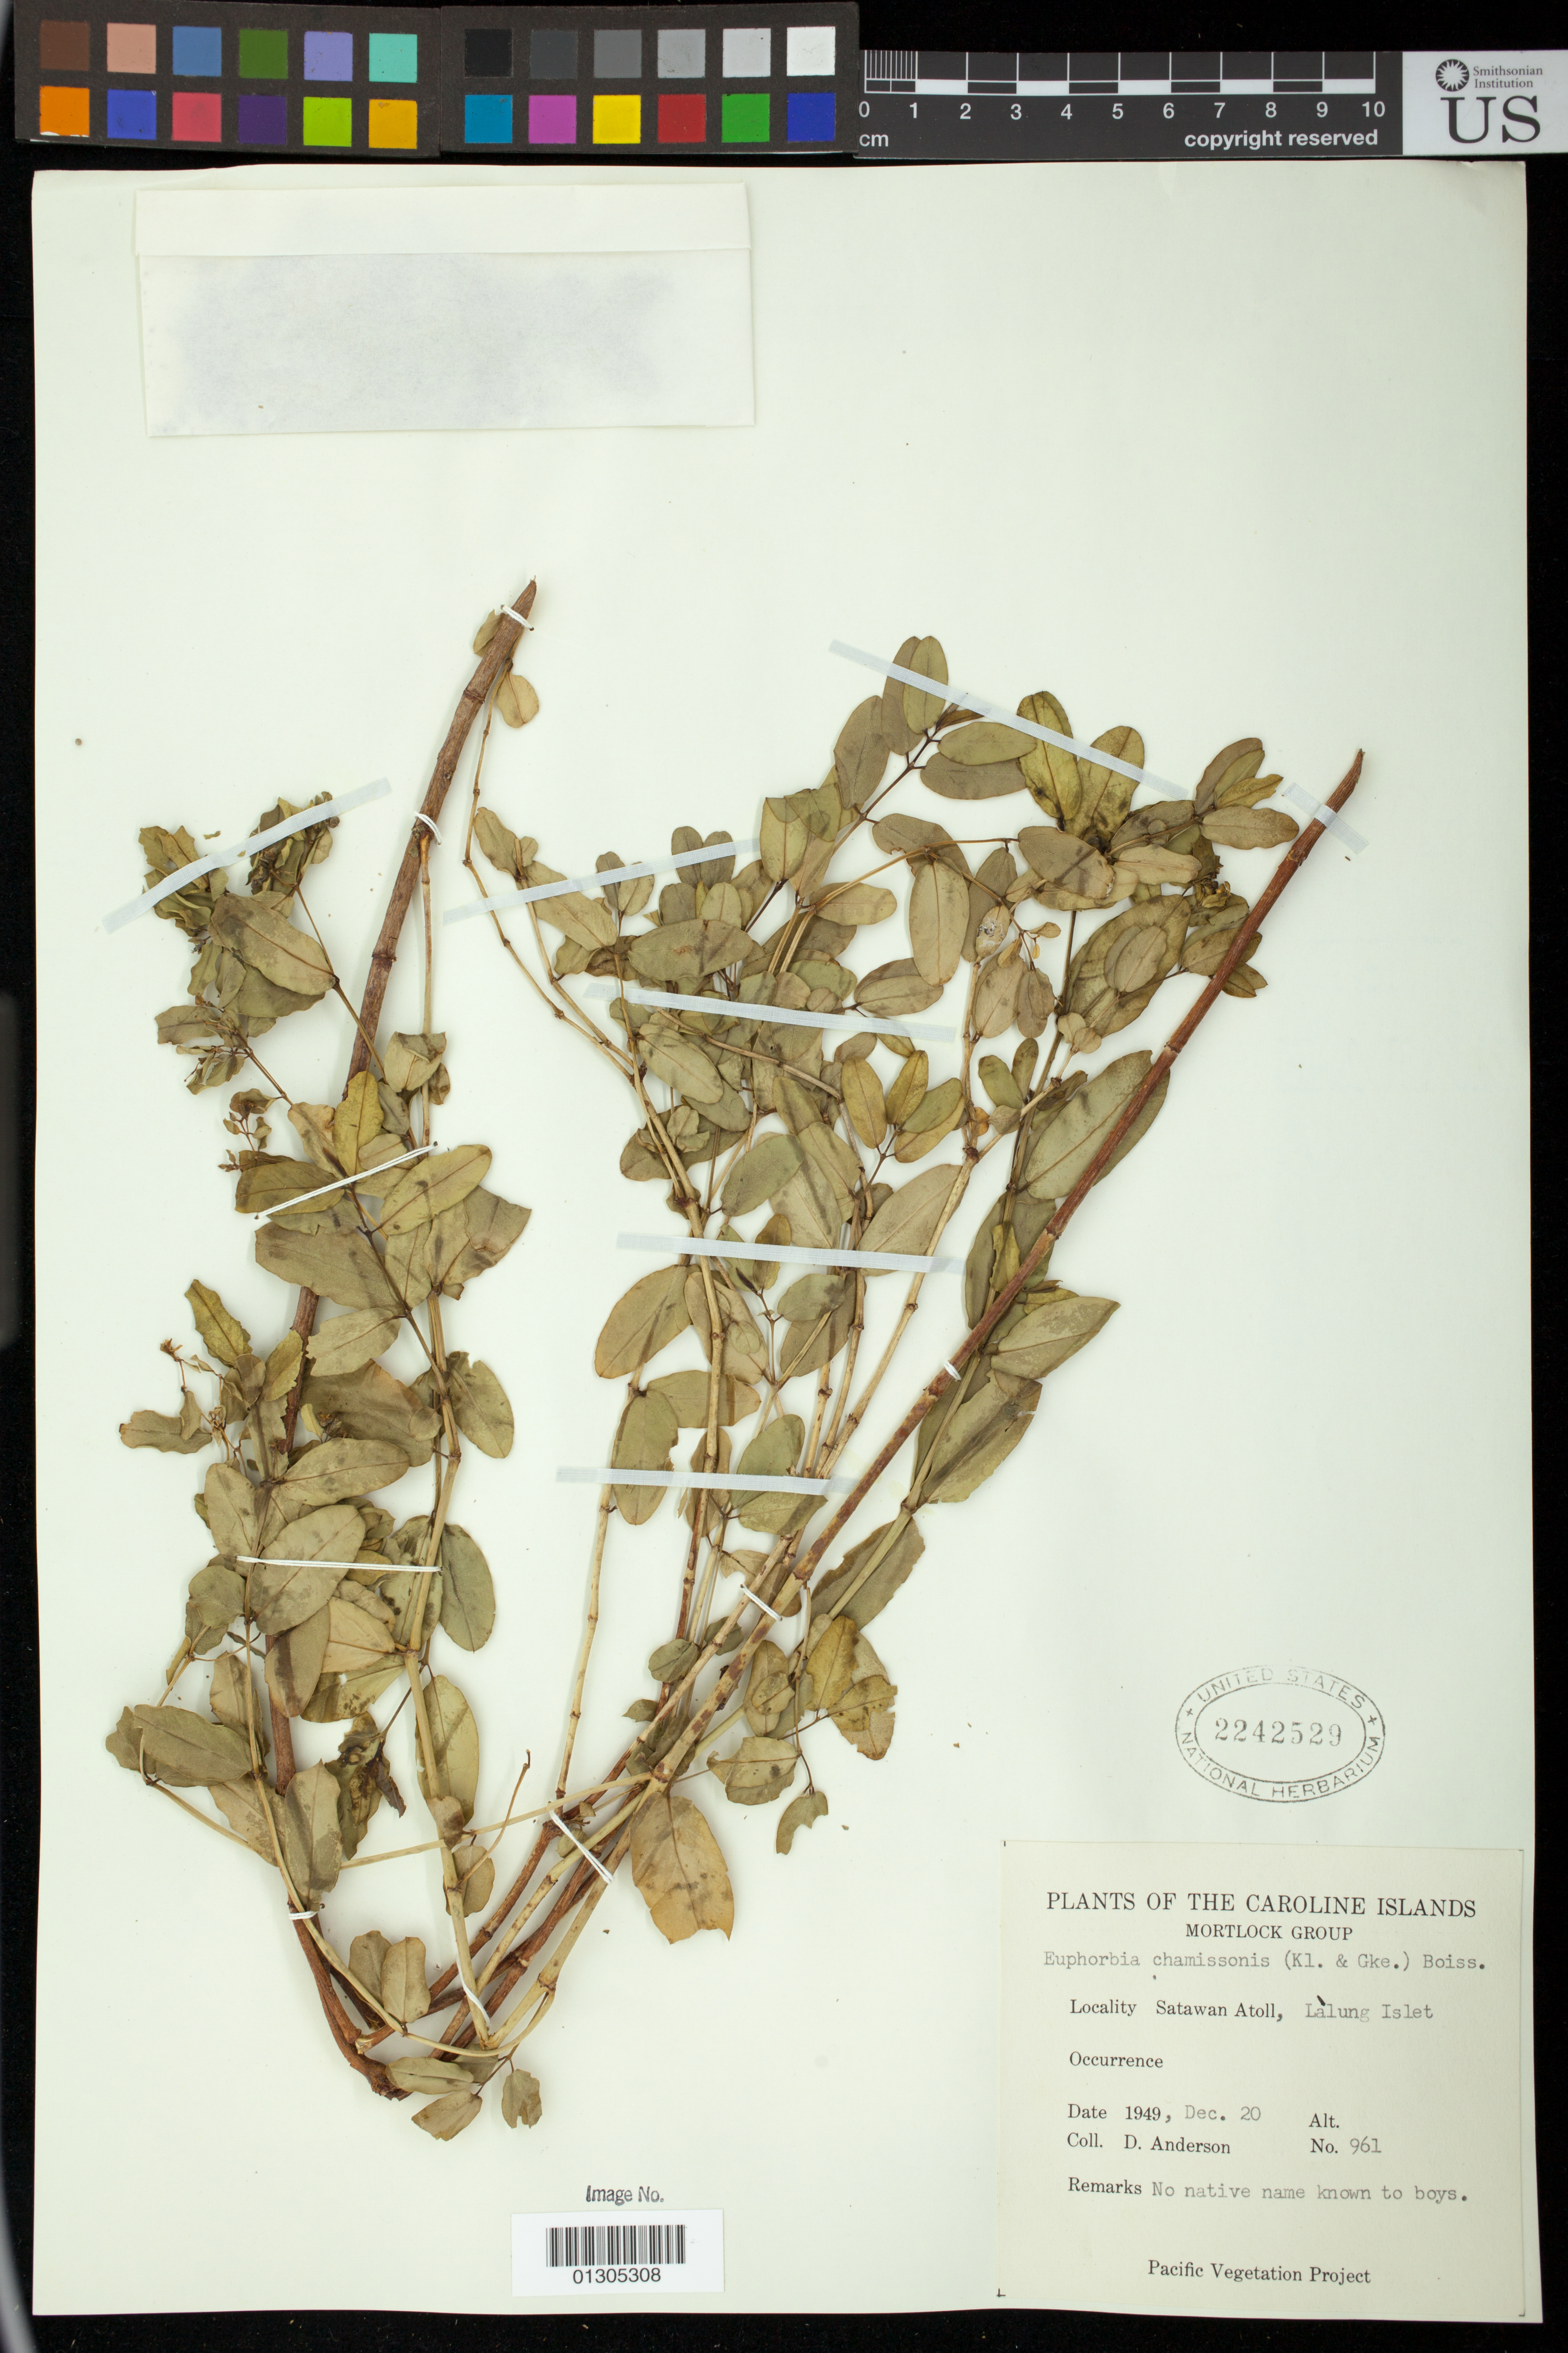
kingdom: Plantae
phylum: Tracheophyta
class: Magnoliopsida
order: Malpighiales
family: Euphorbiaceae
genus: Euphorbia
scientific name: Euphorbia chamissonis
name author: (Klotzsch ex Klotzsch & Garcke) Boiss.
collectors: D. Anderson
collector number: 961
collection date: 1949-12-20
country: Micronesia, Federated States of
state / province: Truk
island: Satawan Atoll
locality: Satawan Atoll, Lalung Islet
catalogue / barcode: US 2242529